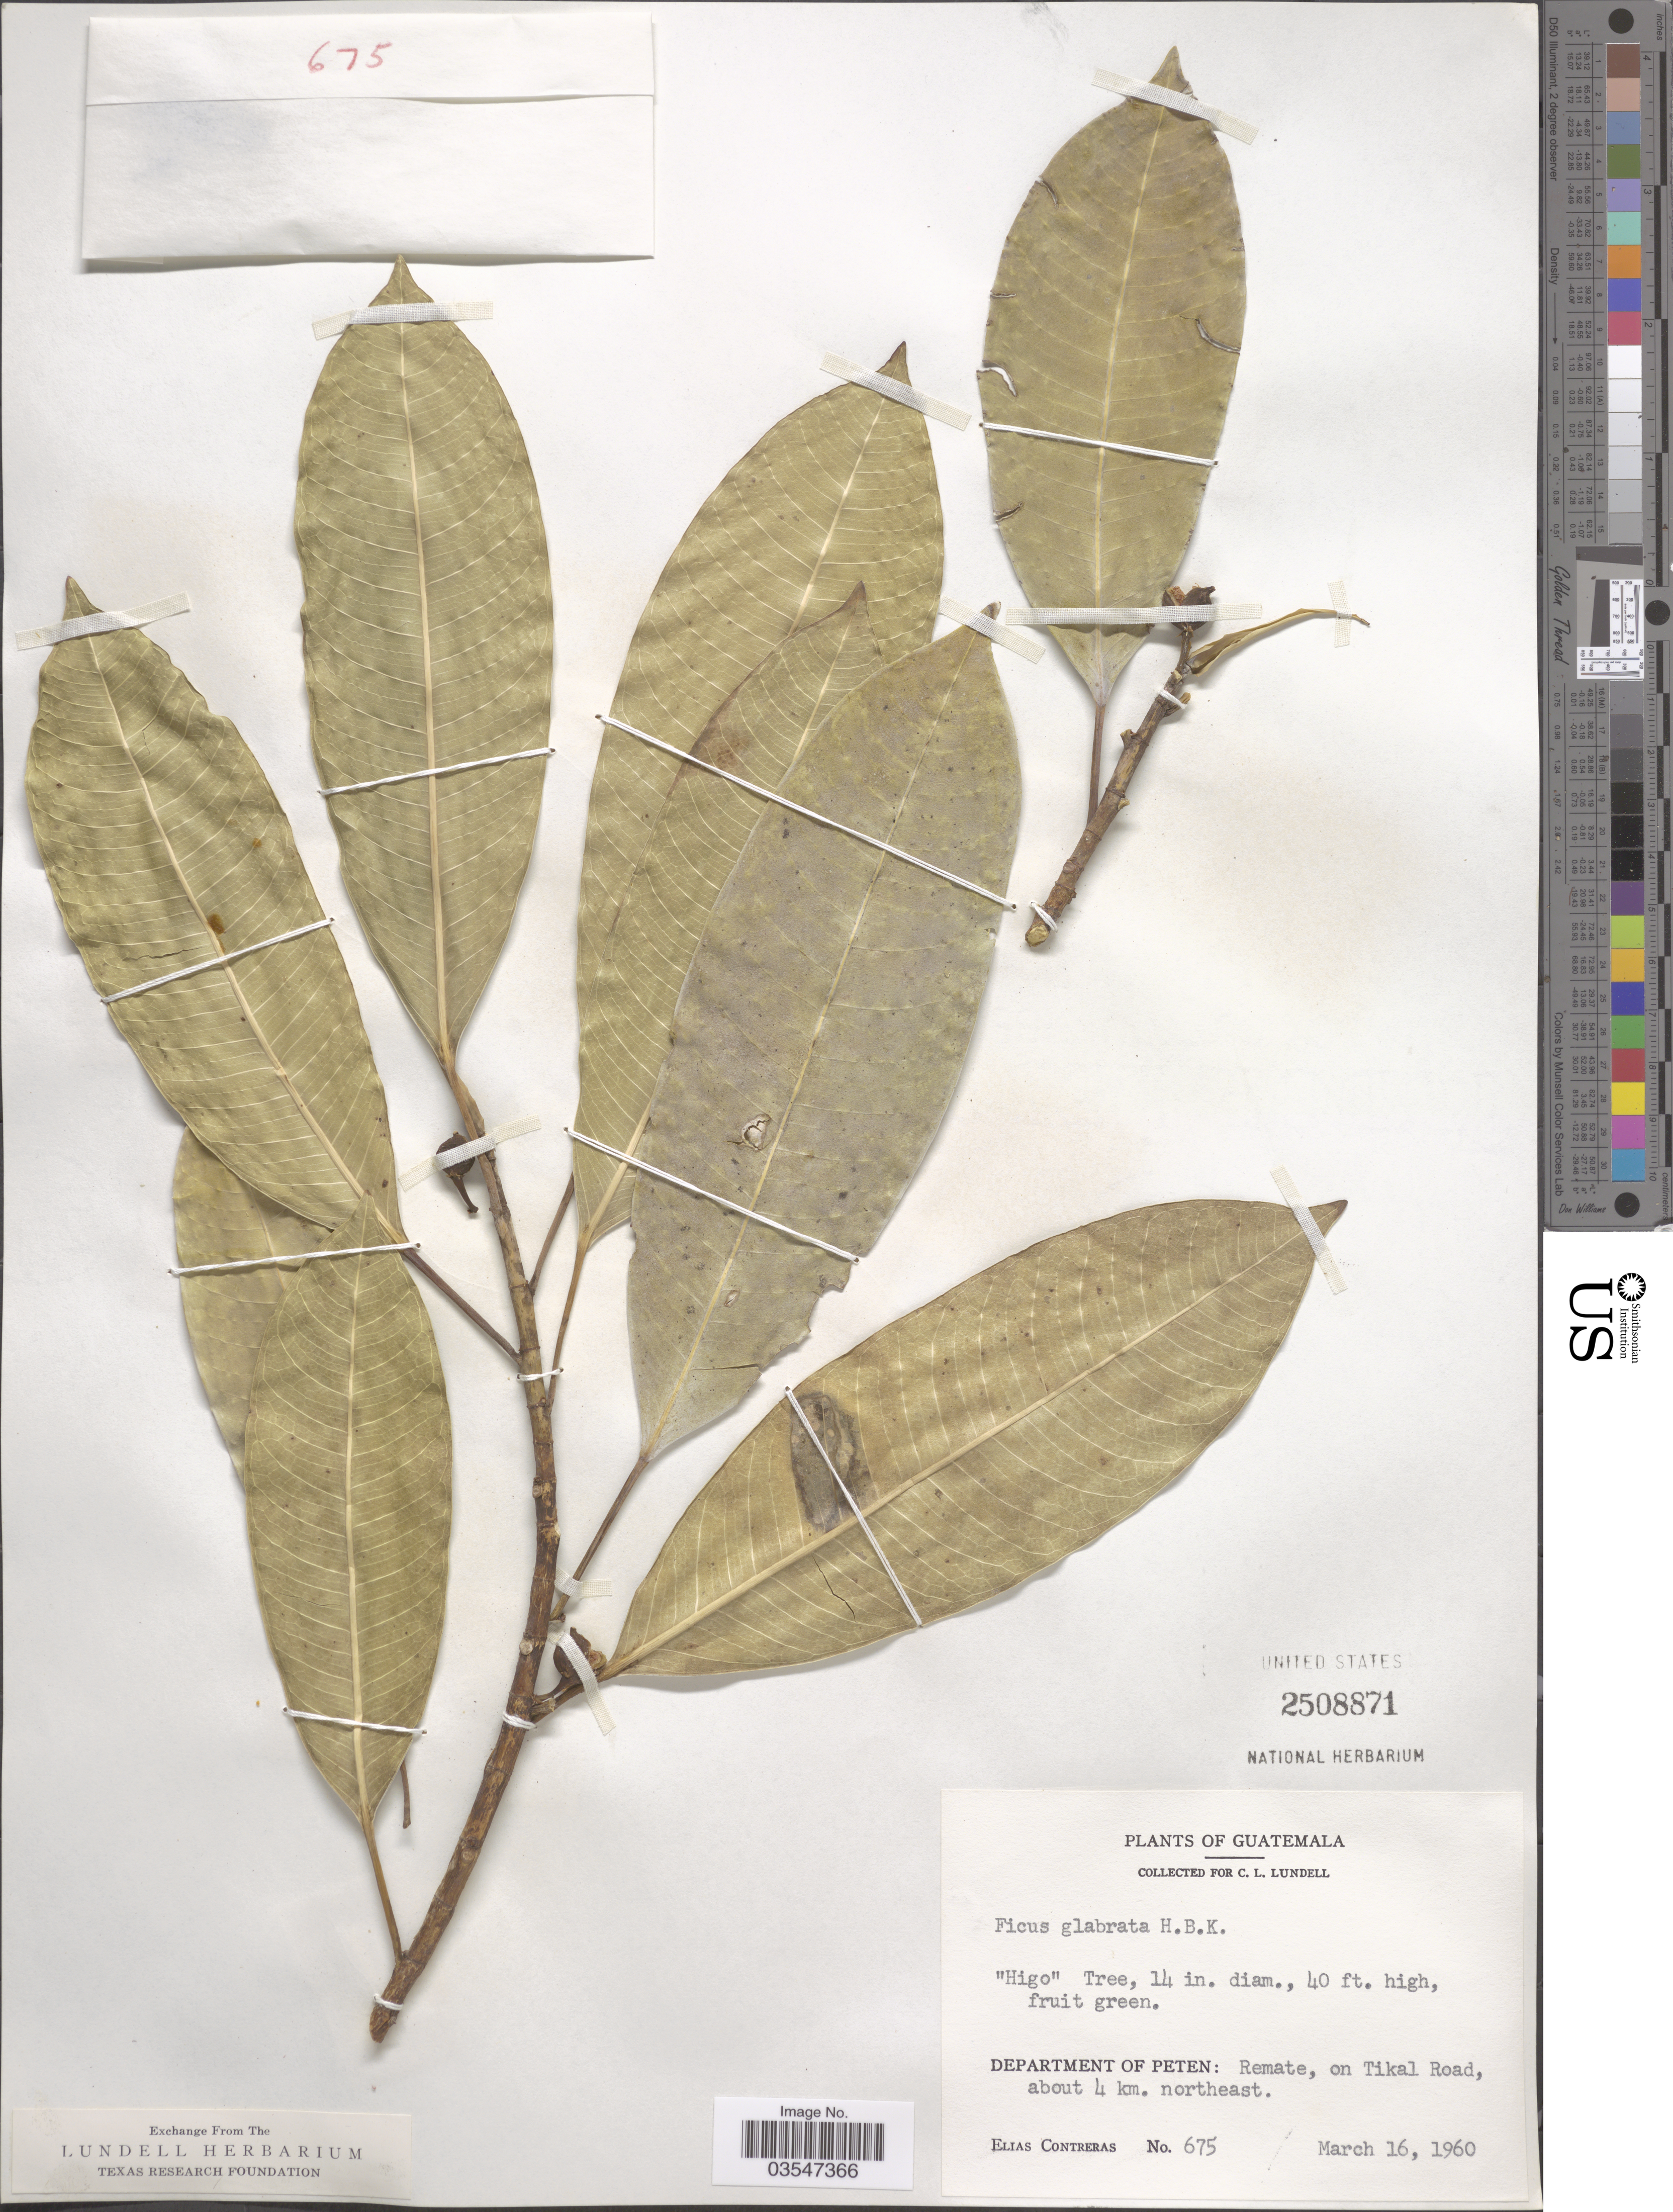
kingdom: Plantae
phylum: Tracheophyta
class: Magnoliopsida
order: Rosales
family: Moraceae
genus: Ficus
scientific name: Ficus insipida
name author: Willd.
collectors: E. Contreras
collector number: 675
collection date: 1960-03-16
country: Guatemala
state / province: El Peten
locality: Department of Peten: Remate, on Tikal Road, about 4 km. northeast.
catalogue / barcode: US 2508871